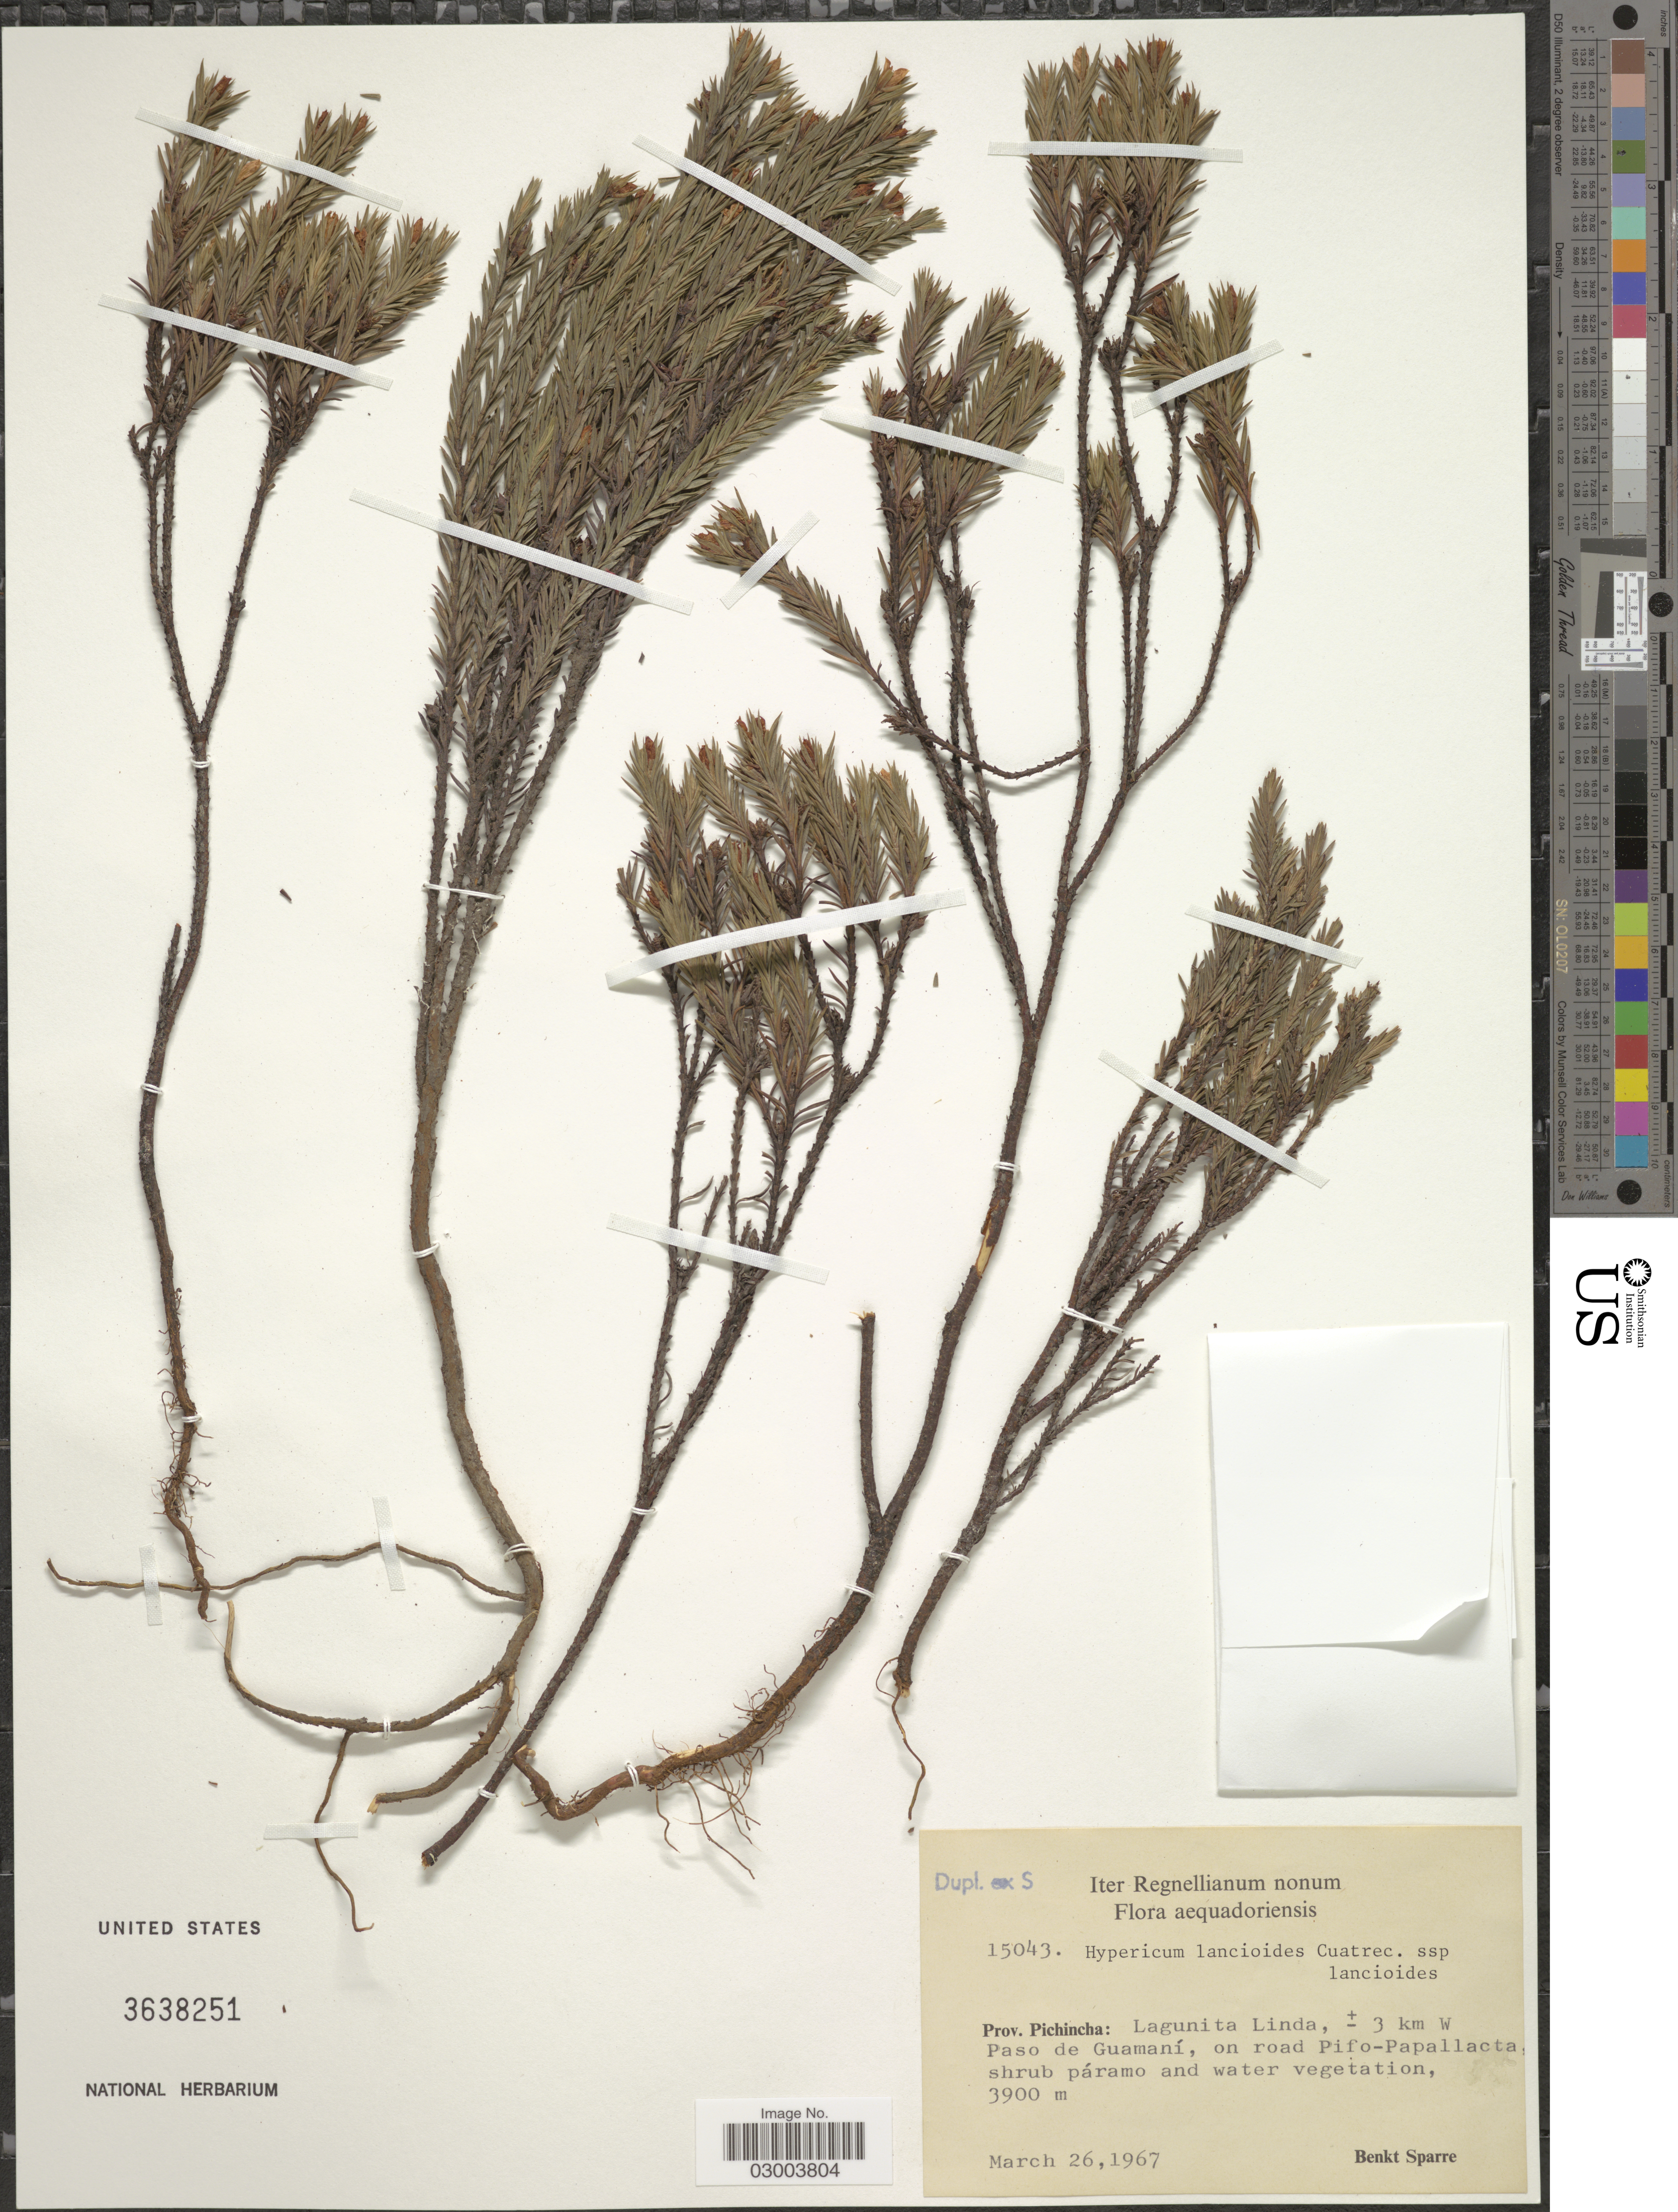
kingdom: Plantae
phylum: Tracheophyta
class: Magnoliopsida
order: Malpighiales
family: Hypericaceae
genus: Hypericum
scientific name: Hypericum lancioides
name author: Cuatrec.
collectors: B. Sparre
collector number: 15043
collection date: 1967-03-26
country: Ecuador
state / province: Pichincha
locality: Lagunita Linda, ± 3 km W Paso de Guamaní, on road Pifo-Papallacta.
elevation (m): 3900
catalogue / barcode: US 3638251